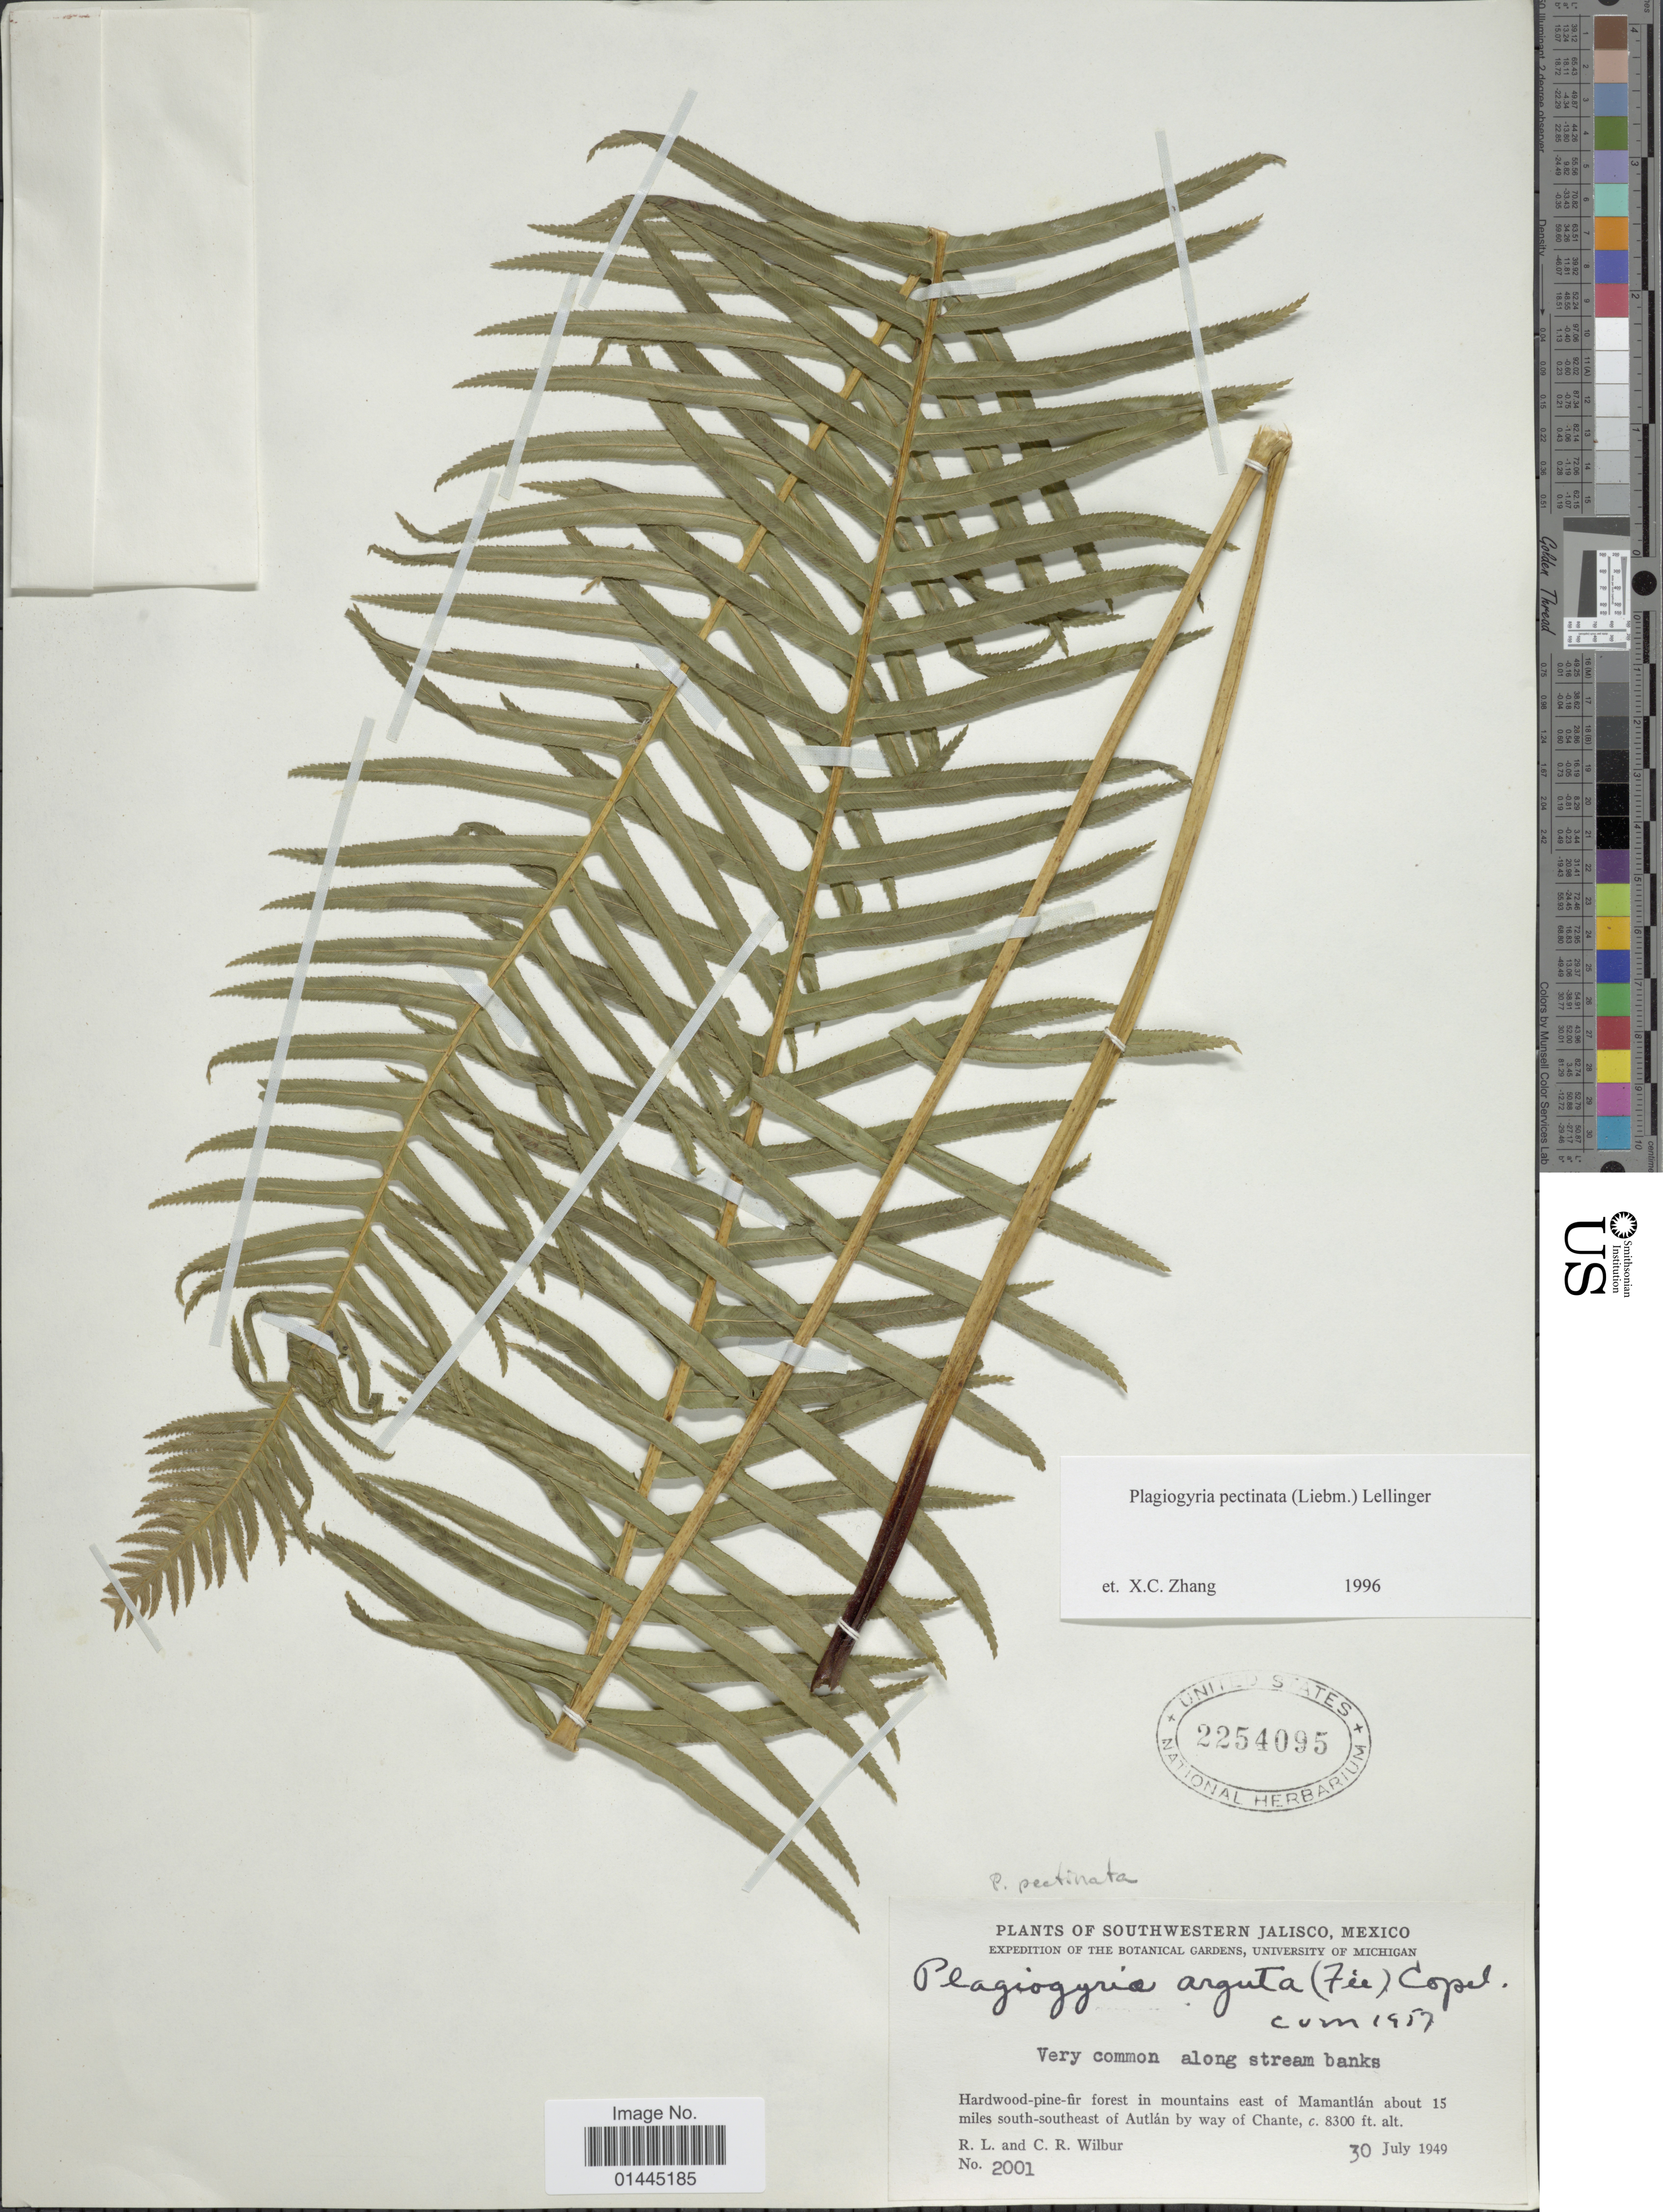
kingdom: Plantae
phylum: Tracheophyta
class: Polypodiopsida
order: Cyatheales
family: Plagiogyriaceae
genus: Plagiogyria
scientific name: Plagiogyria pectinata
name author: (Liebm.) Lellinger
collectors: R. L. Wilbur & C. Wilbur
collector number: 2001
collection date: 1949-07-30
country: Mexico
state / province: Jalisco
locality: Southwestern Jalisco, in mountains east of Manantlan about 15 miles south-southeast of Autlan by way of Chante, very common along stream banks.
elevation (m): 2530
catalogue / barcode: US 2254095